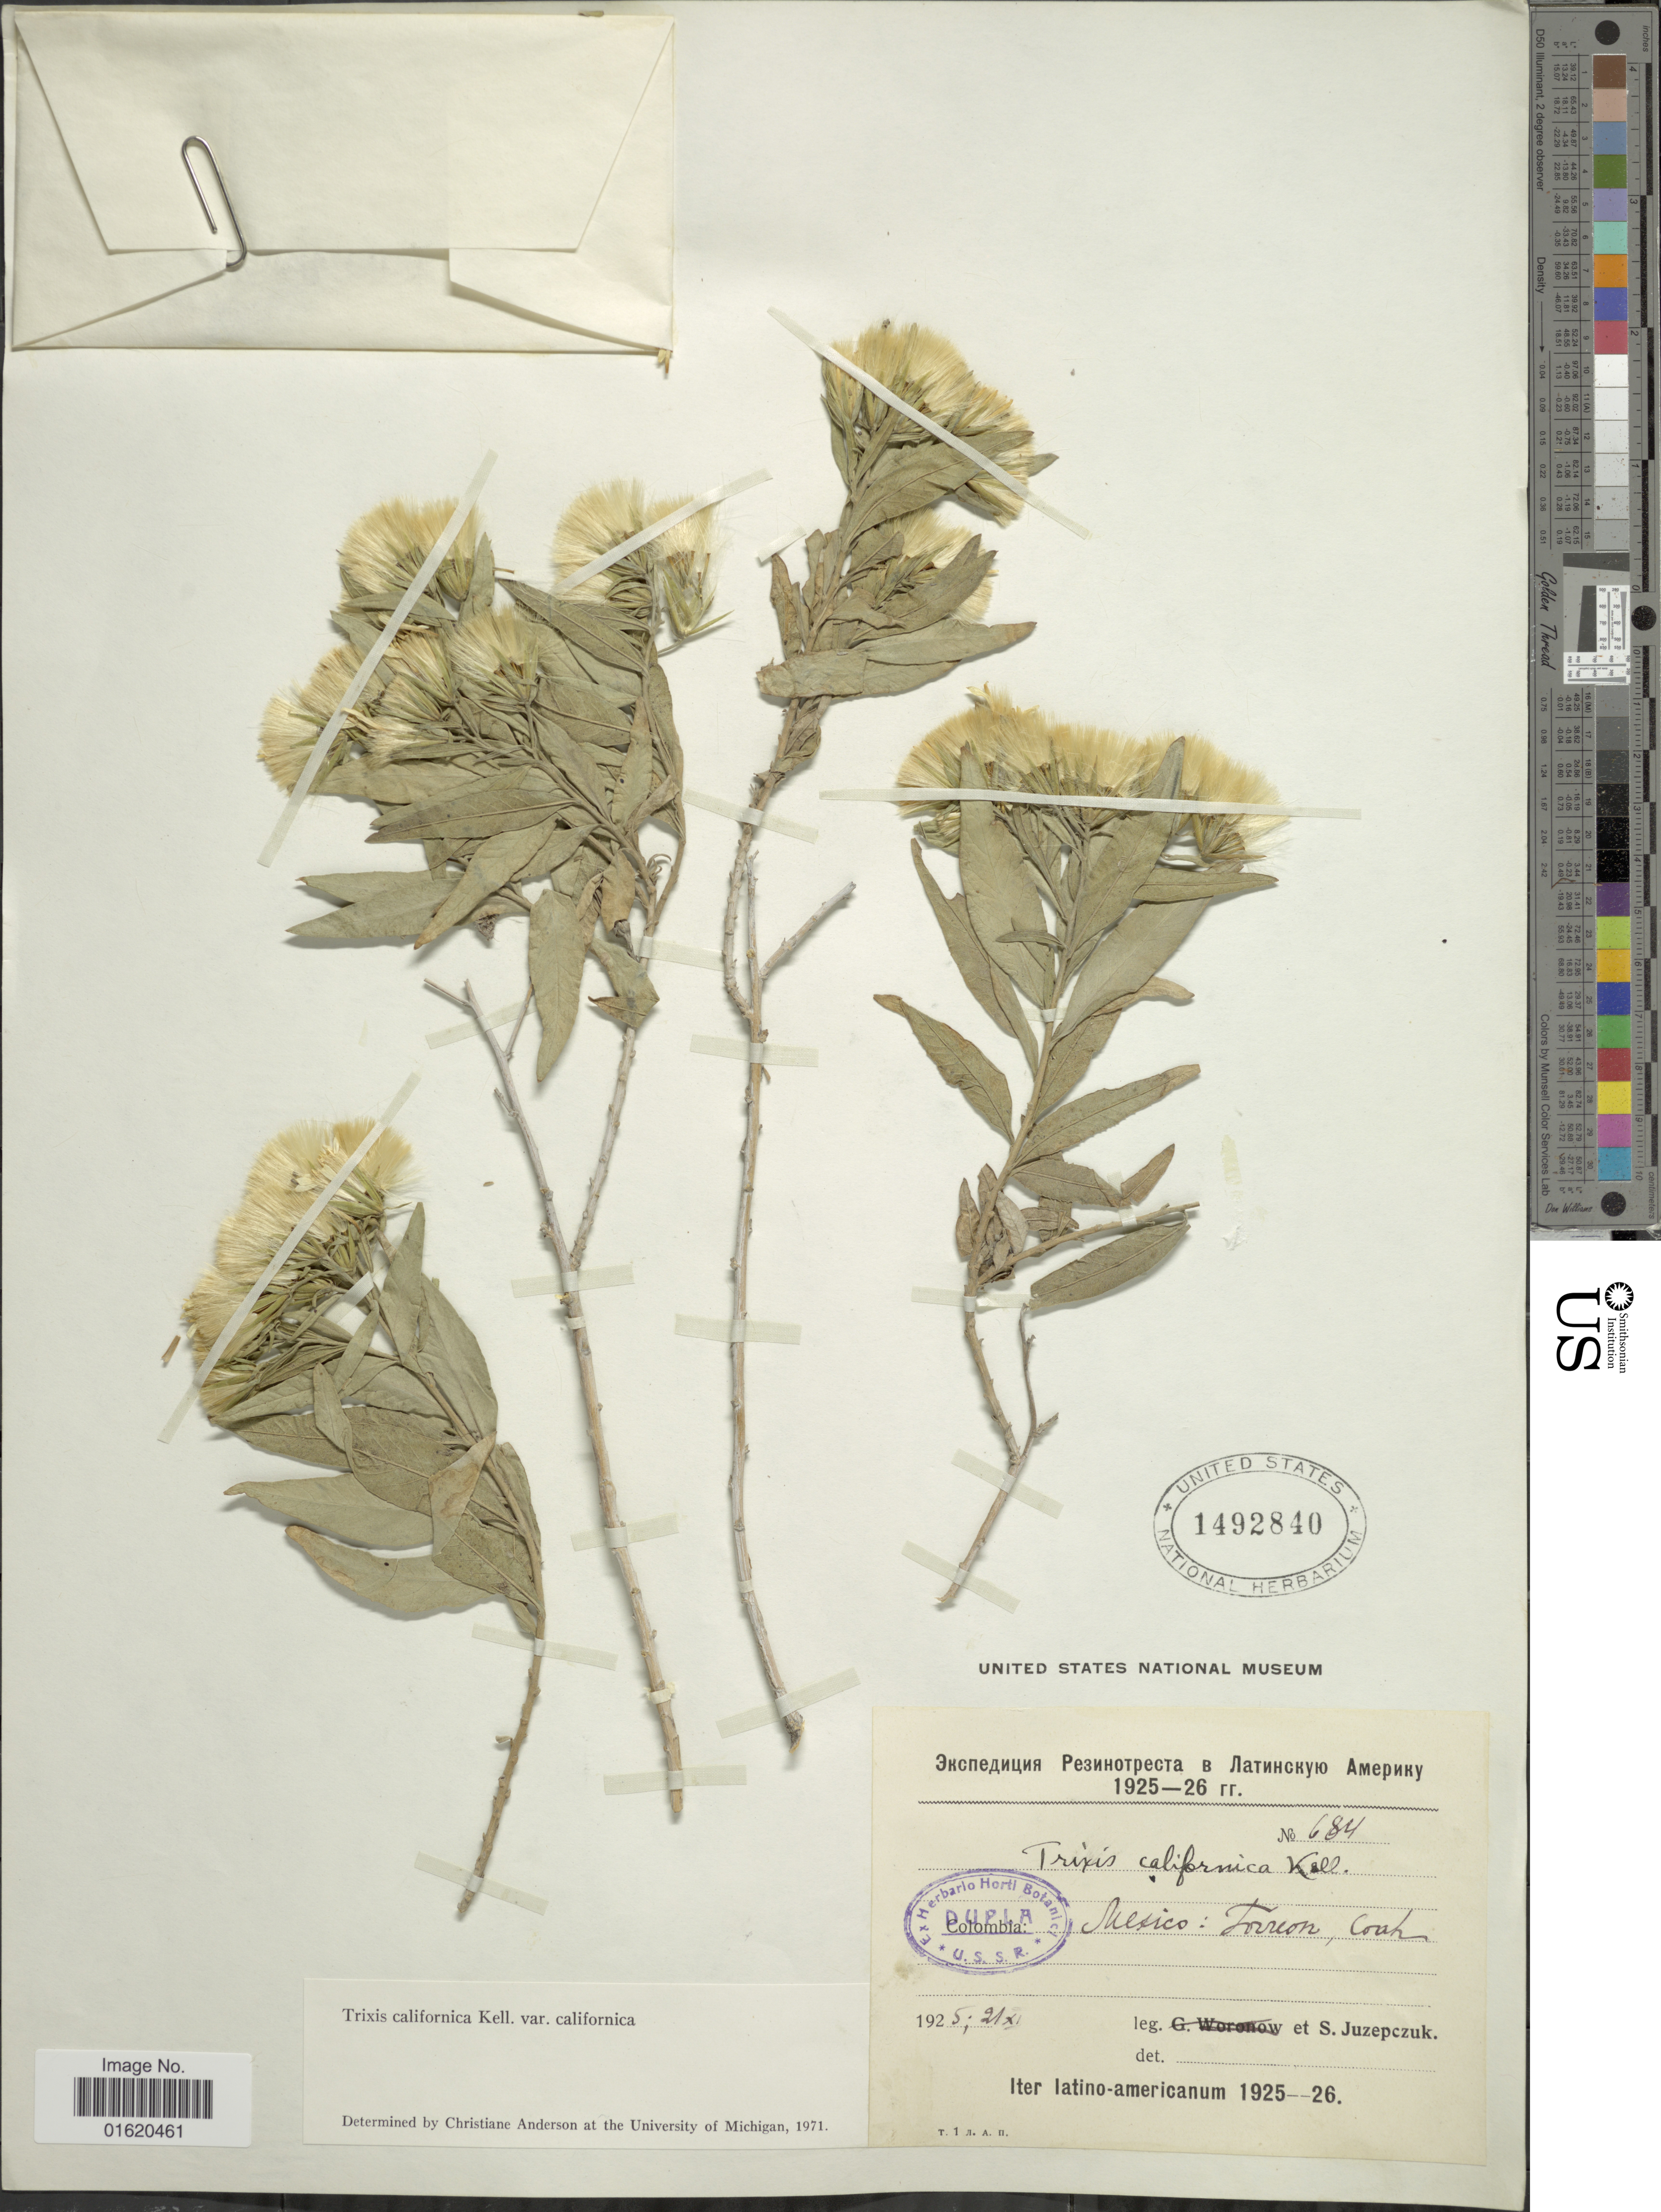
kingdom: Plantae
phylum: Tracheophyta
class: Magnoliopsida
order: Asterales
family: Asteraceae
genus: Trixis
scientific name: Trixis californica var. californica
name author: Kellogg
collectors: S. V. Juzepczuk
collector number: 684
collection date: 1925-11-21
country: Mexico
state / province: Coahuila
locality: Torreon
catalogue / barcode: US 1492840